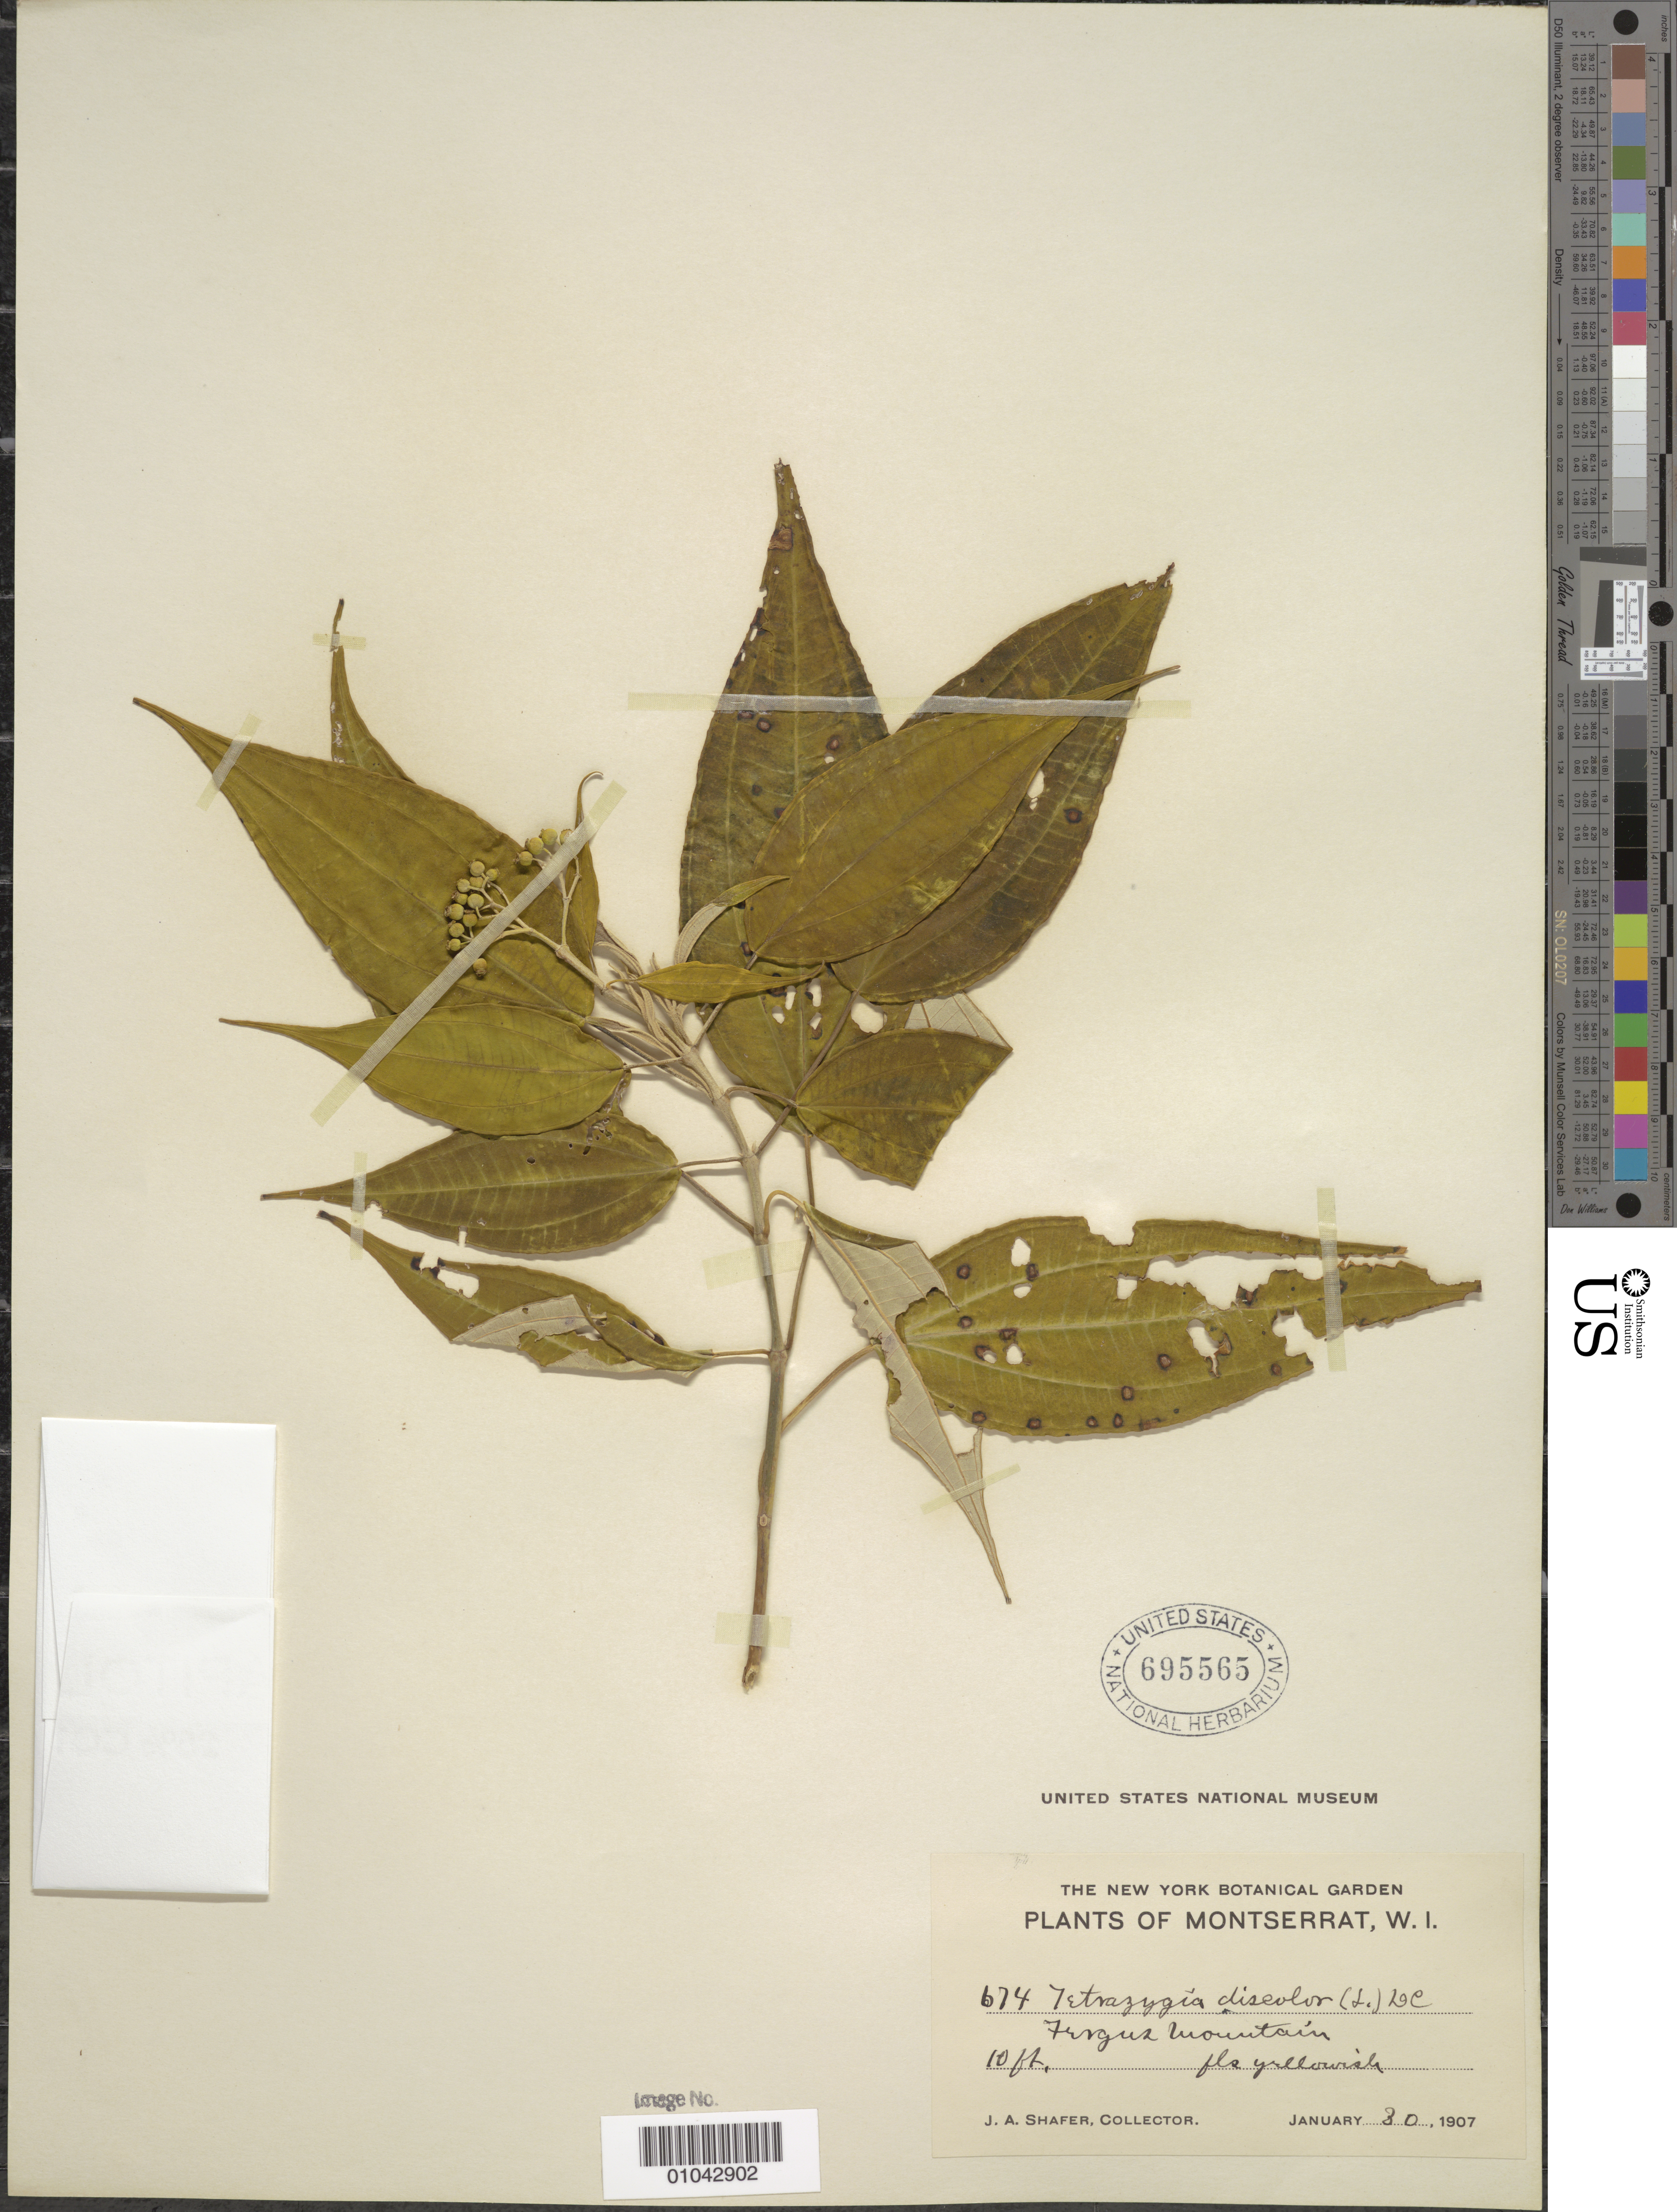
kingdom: Plantae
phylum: Tracheophyta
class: Magnoliopsida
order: Myrtales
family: Melastomataceae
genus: Tetrazygia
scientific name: Tetrazygia discolor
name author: (L.) DC.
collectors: J. A. Shafer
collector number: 674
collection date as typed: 30 Jan 1907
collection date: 1907-01-30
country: Montserrat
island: Montserrat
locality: Fergus Mountains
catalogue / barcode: US 695565